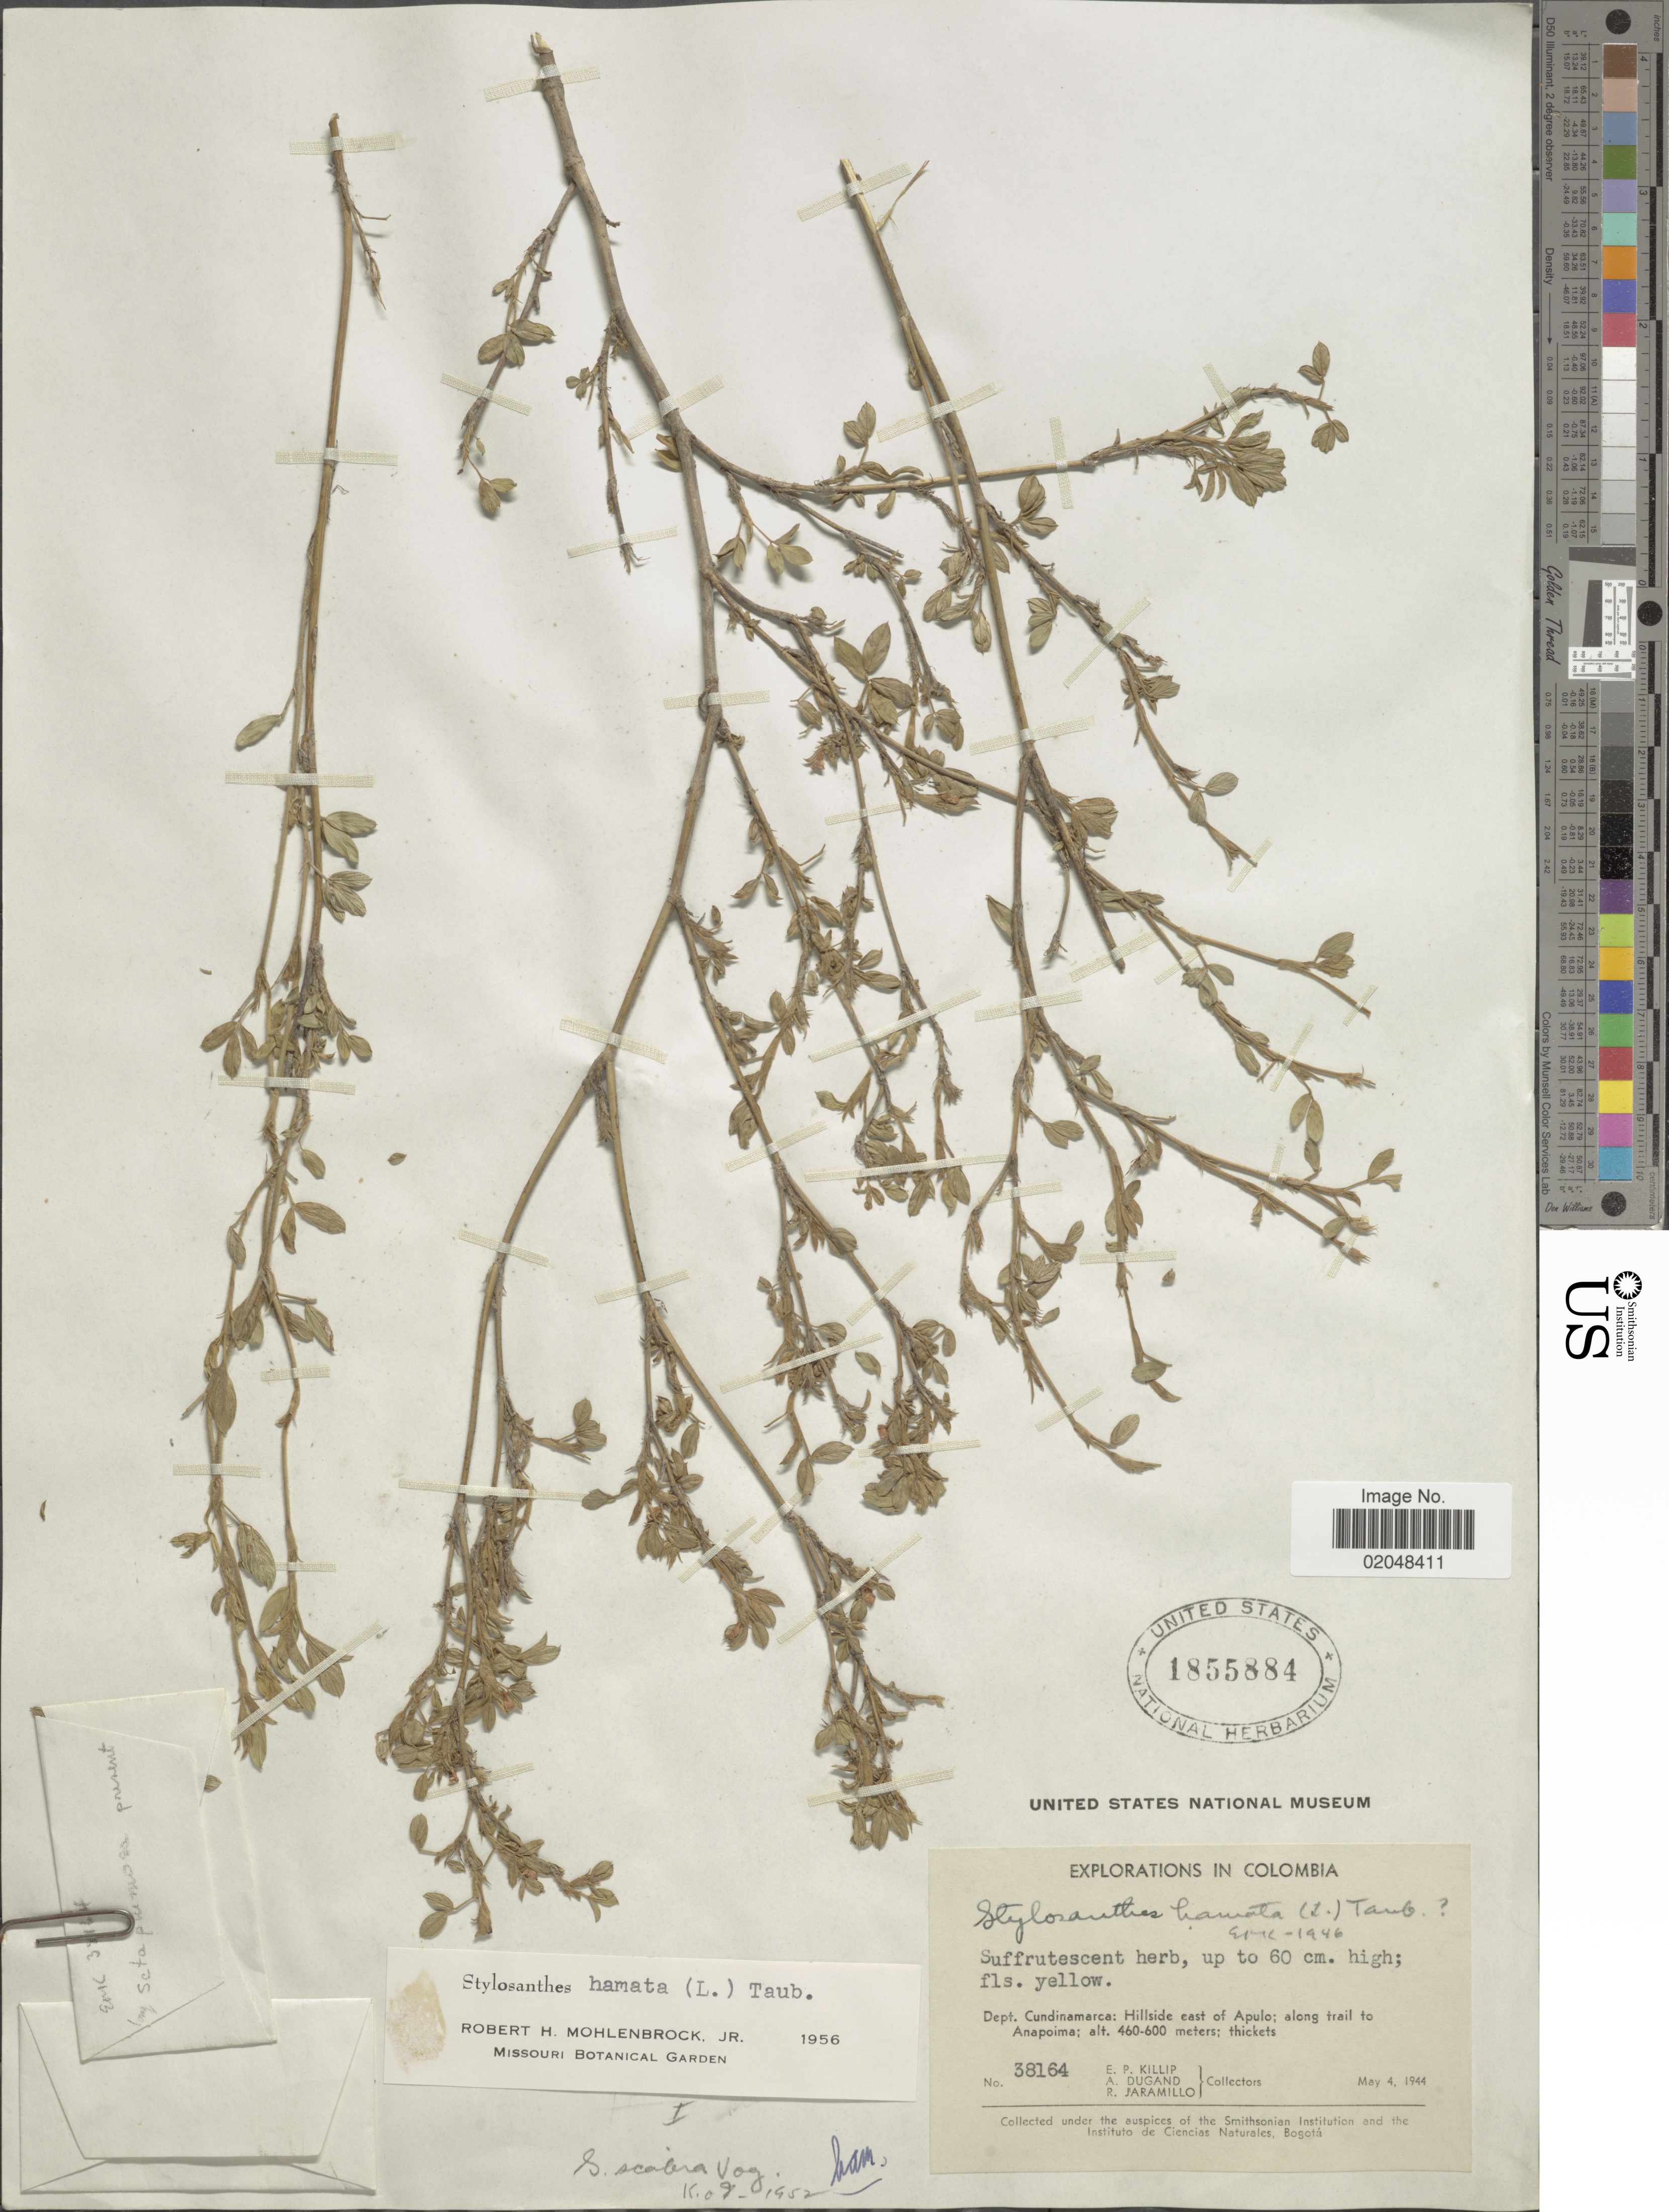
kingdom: Plantae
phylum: Tracheophyta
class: Magnoliopsida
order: Fabales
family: Fabaceae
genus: Stylosanthes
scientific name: Stylosanthes hamata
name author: (L.) Taub.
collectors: E. P. Killip, A. Dugand & R. Jaramillo M.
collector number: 38164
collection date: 1944-05-04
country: Colombia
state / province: Cundinamarca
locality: Hillside east of Apulo; along trail to Anapoima; thickets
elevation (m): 460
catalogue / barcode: US 1855884